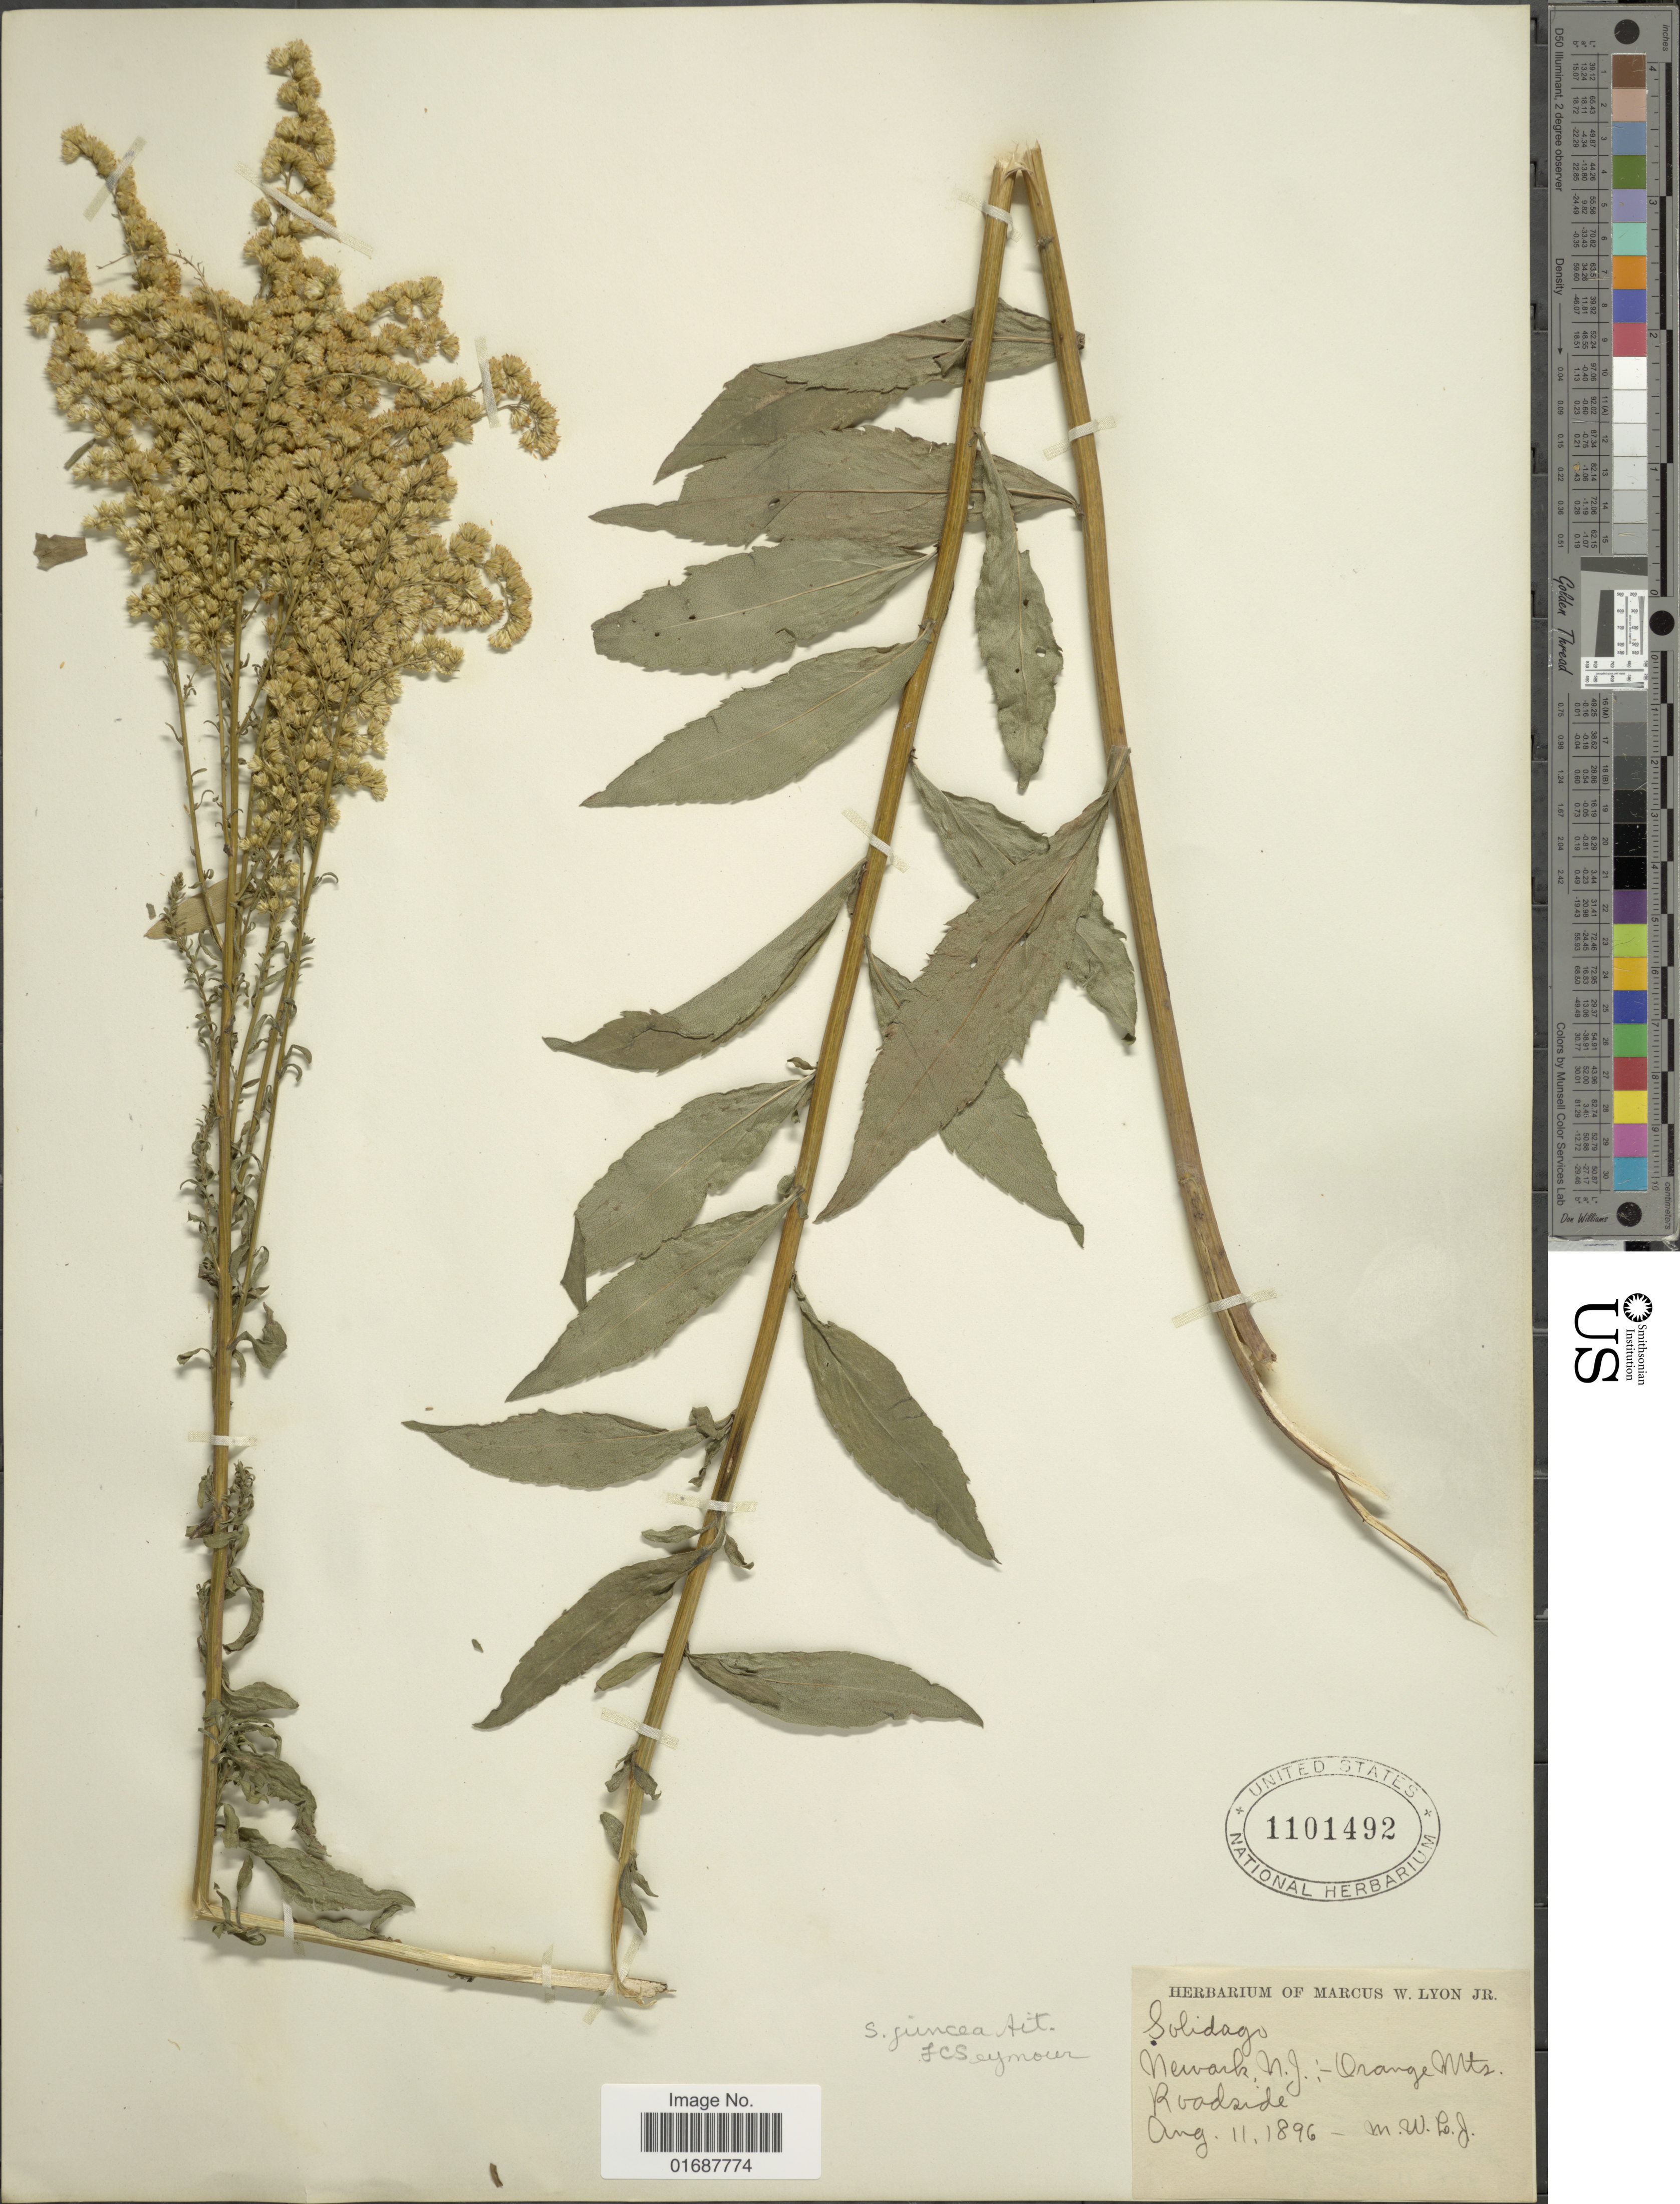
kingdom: Plantae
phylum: Tracheophyta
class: Magnoliopsida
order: Asterales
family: Asteraceae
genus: Solidago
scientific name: Solidago juncea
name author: Aiton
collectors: M. W. Lyon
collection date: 1896-08-11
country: United States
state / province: New Jersey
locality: Newark. Orange Mts. Roadside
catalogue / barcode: US 1101492